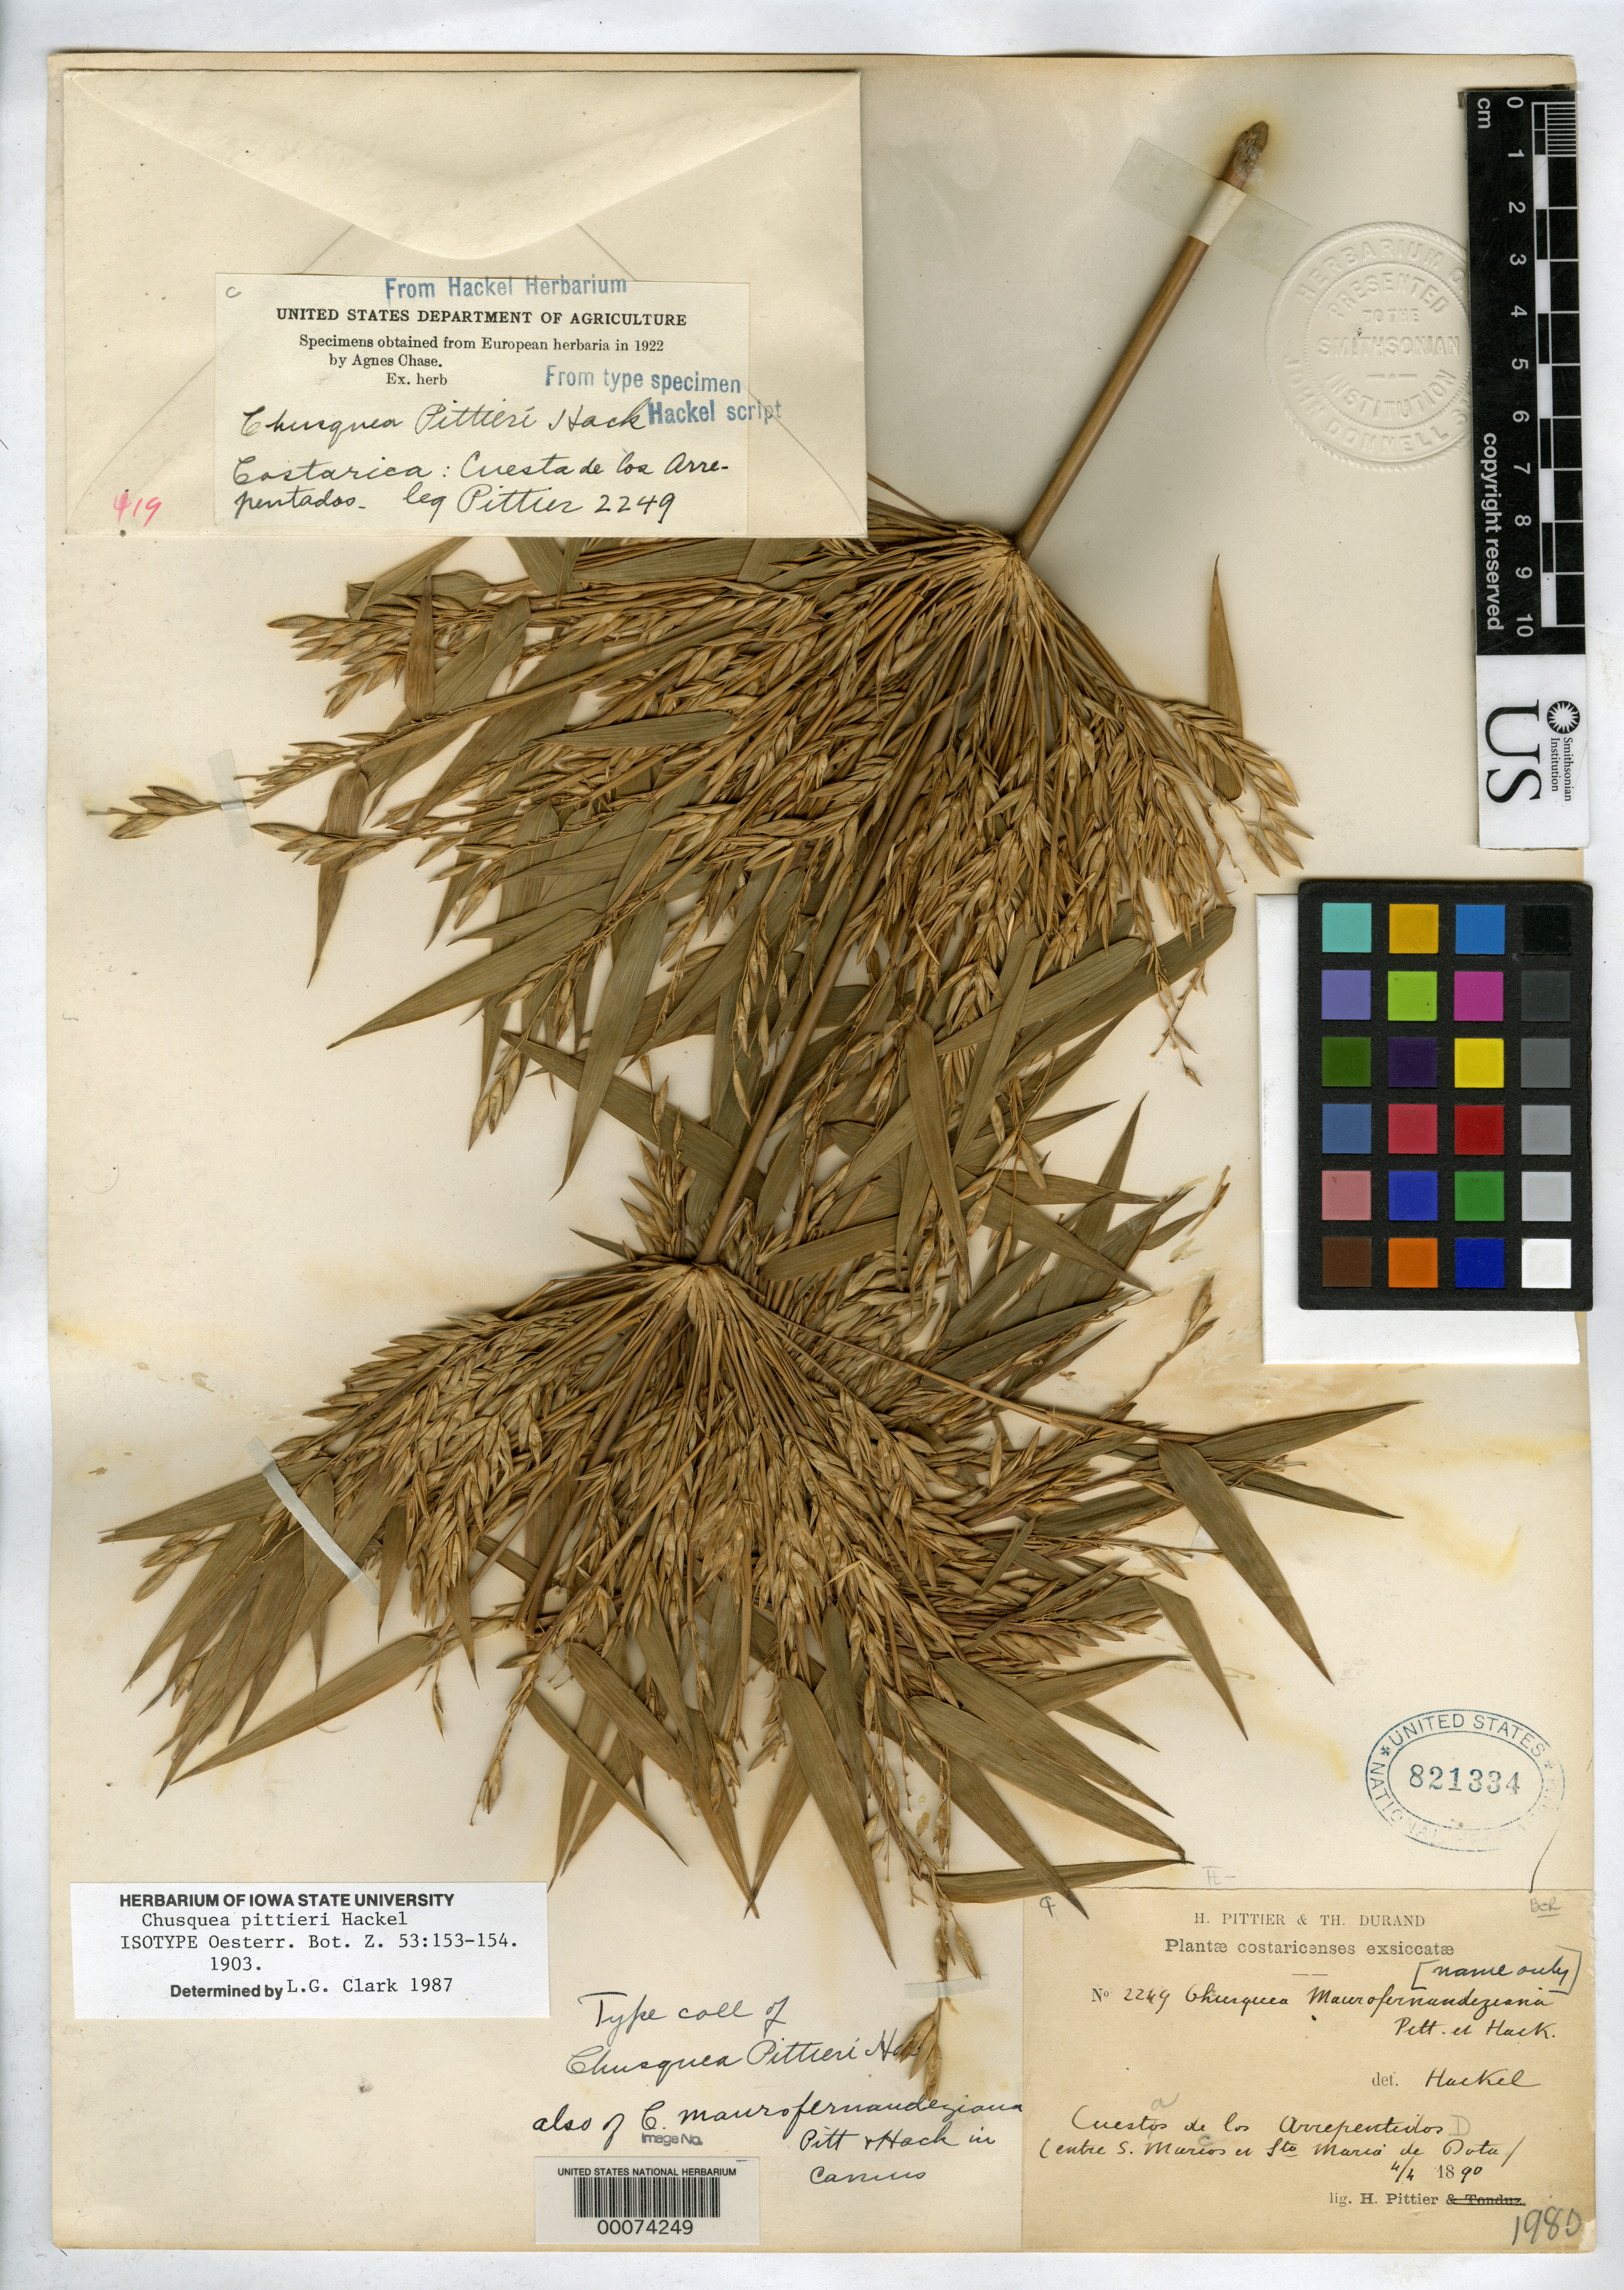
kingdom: Plantae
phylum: Tracheophyta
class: Liliopsida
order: Poales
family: Poaceae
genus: Chusquea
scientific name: Chusquea pittieri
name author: Hack.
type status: Type Fragment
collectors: H. F. Pittier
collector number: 2249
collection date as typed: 04 Apr 1890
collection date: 1890-04-04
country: Costa Rica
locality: Cuesta de Los Arrepentados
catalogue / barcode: US 821334